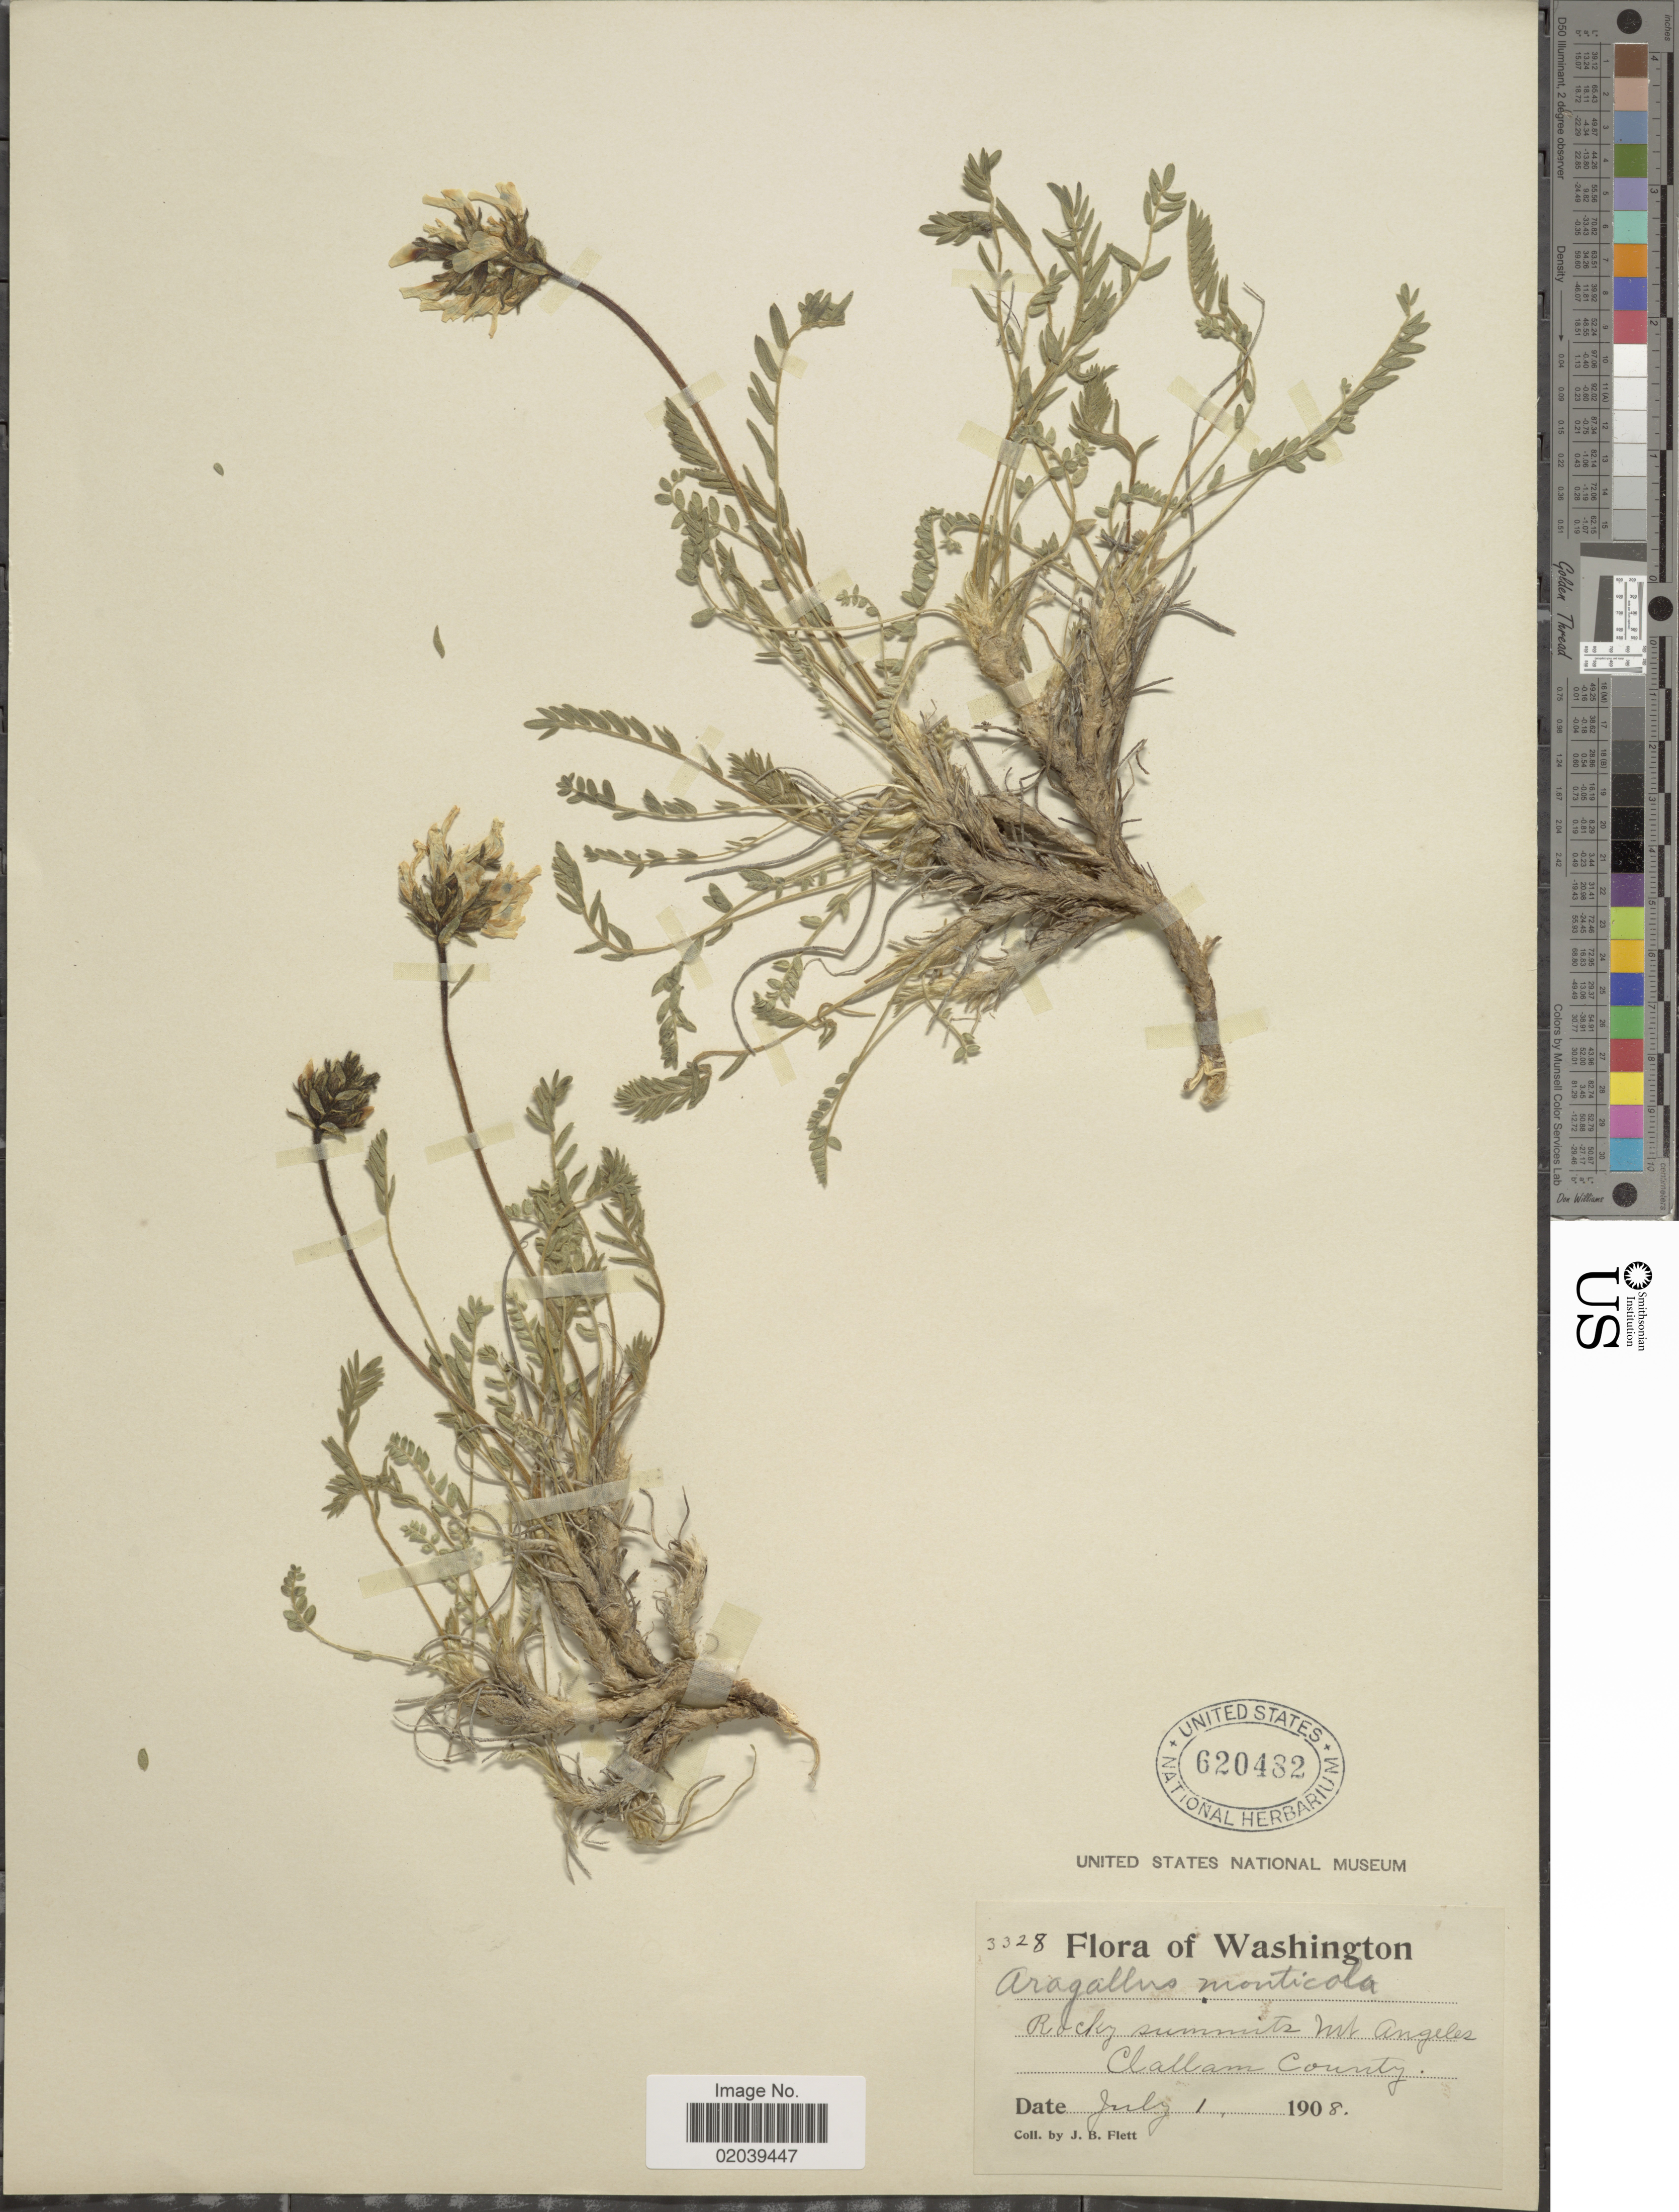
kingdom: Plantae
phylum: Tracheophyta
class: Magnoliopsida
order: Fabales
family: Fabaceae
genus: Oxytropis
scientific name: Oxytropis campestris var. gracilis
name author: (A. Nelson) Barneby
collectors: J. Flett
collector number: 3328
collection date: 1908-07-01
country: United States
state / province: Washington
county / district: Clallam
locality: Rocky summits Mt Angelez Clallam County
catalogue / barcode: US 620482